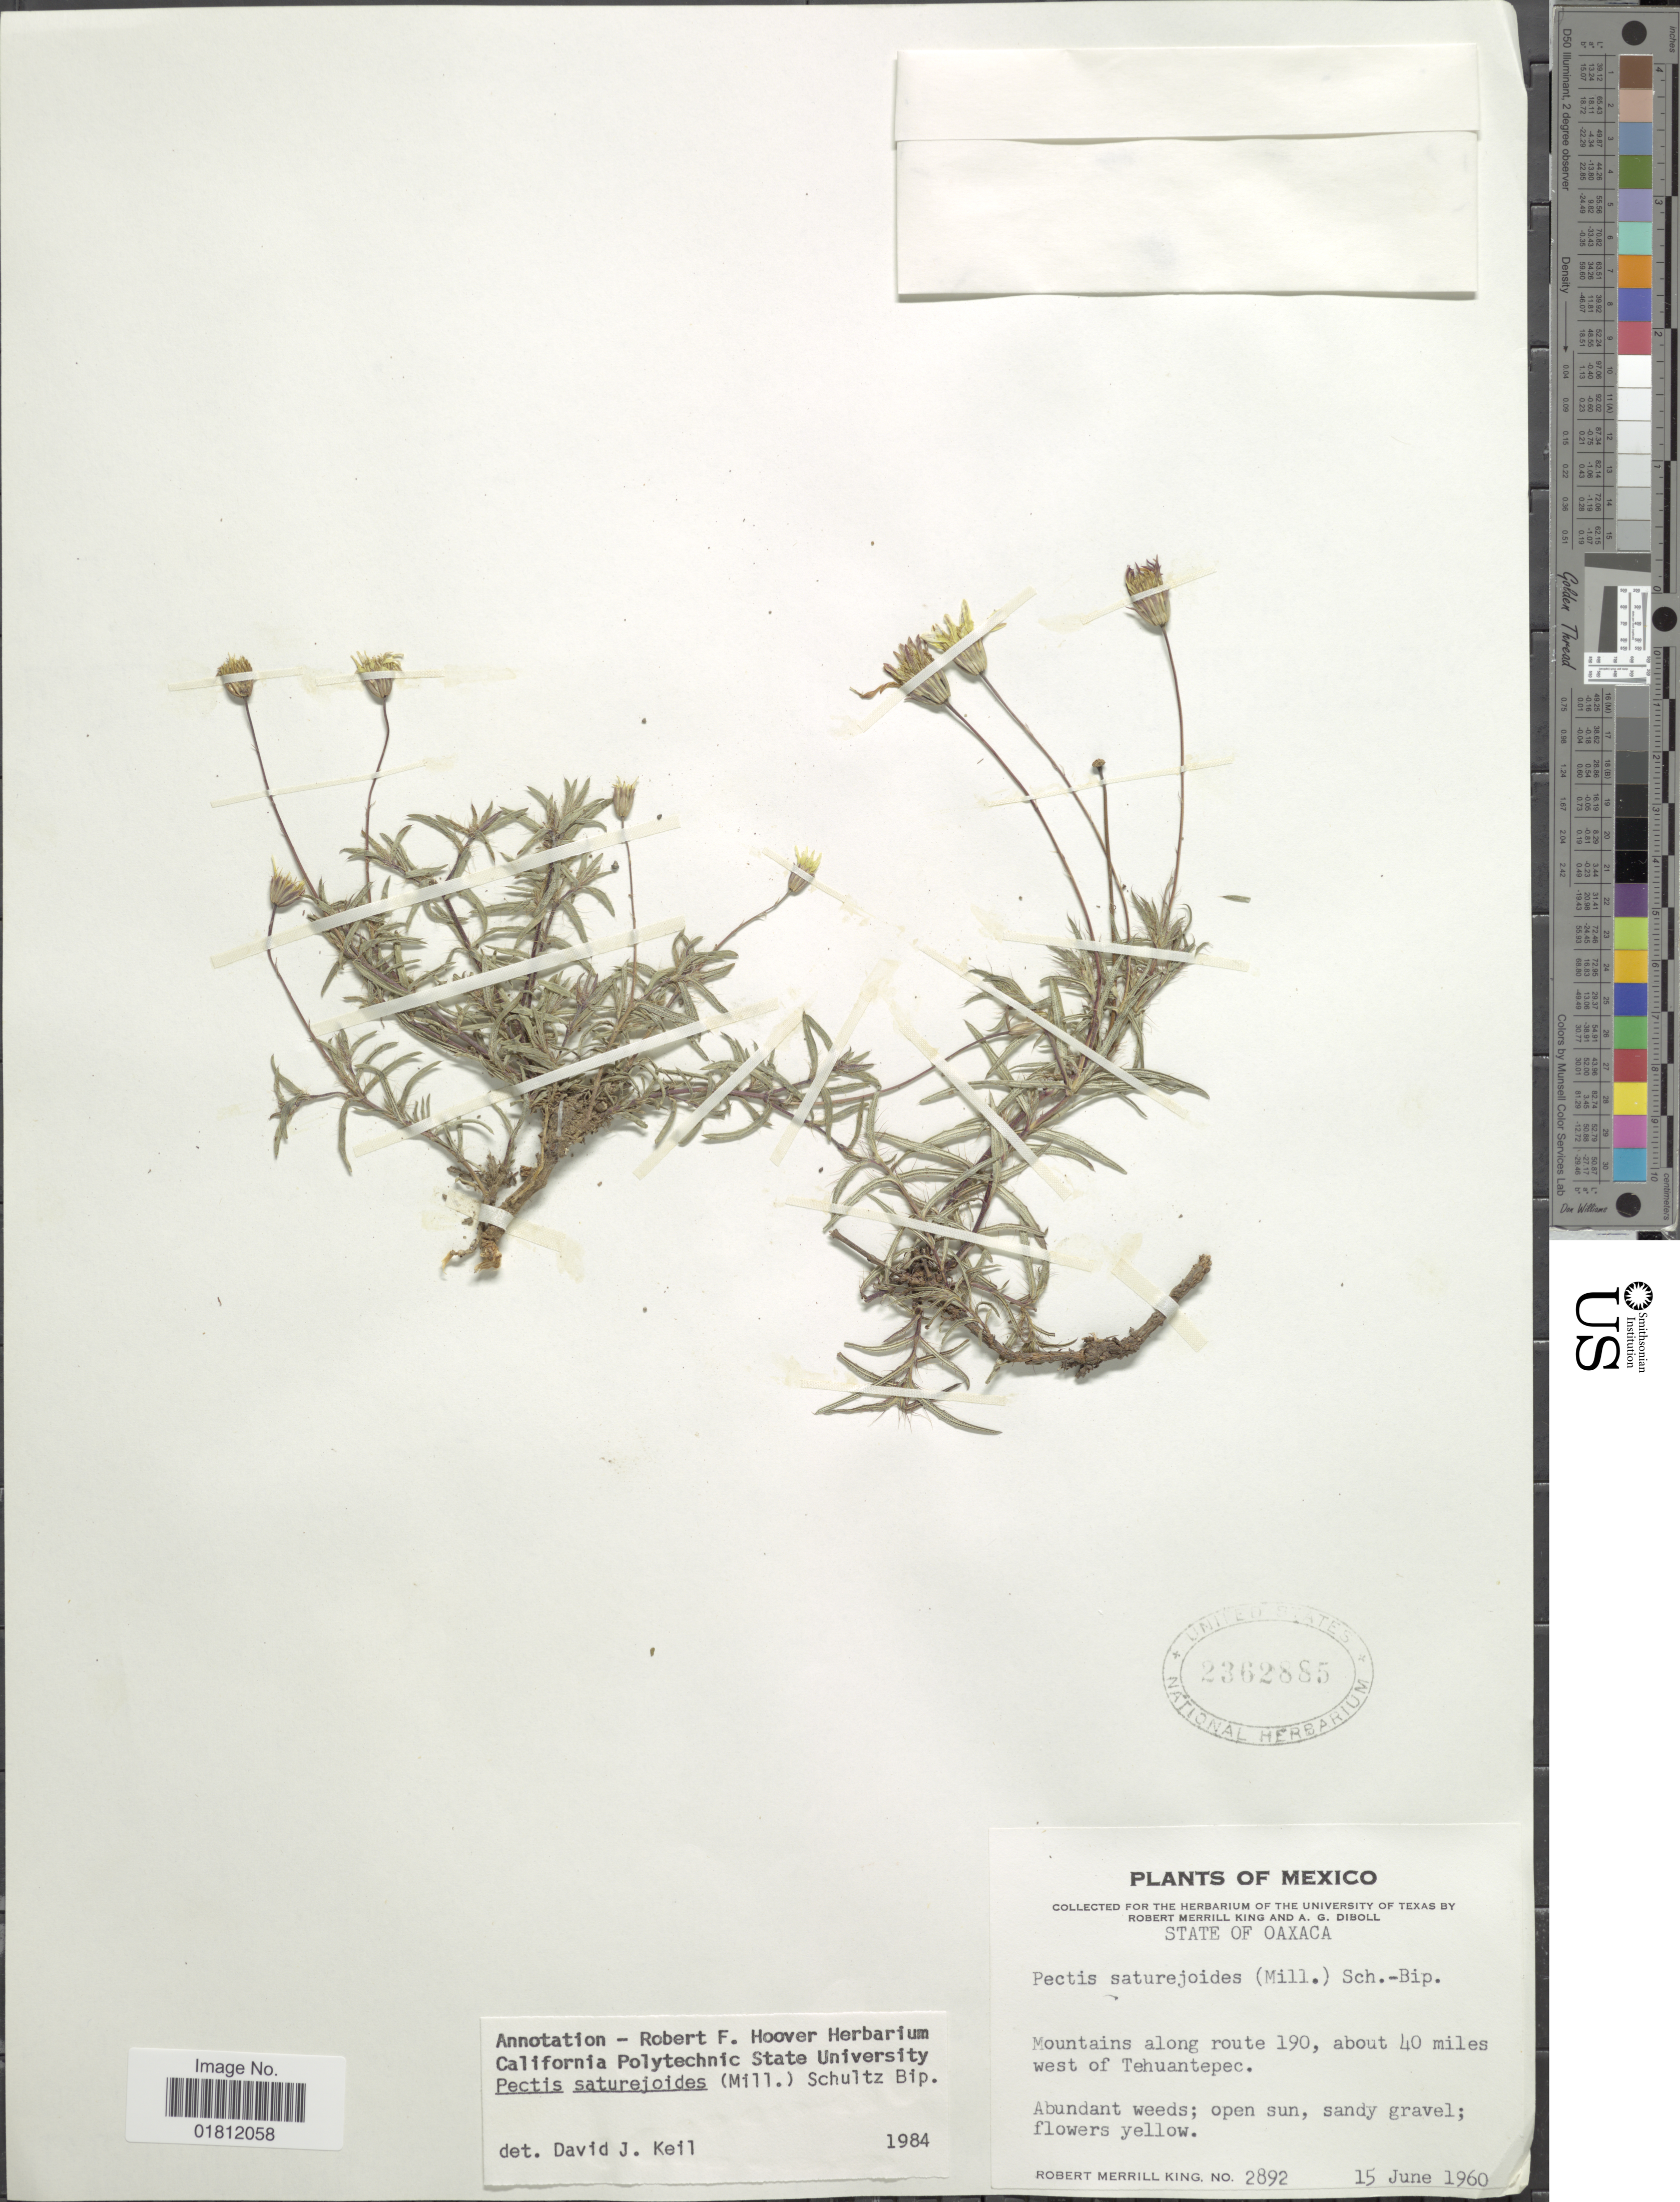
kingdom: Plantae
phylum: Tracheophyta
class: Magnoliopsida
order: Asterales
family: Asteraceae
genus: Pectis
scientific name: Pectis saturejoides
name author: (Mill.) Sch. Bip.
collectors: R. M. King & A. Diboll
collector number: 2892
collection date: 1960-06-15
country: Mexico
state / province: Oaxaca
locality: State of Oaxaca, Mountains along route 190, about 40 miles west of Tehuantepec.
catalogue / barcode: US 2362885